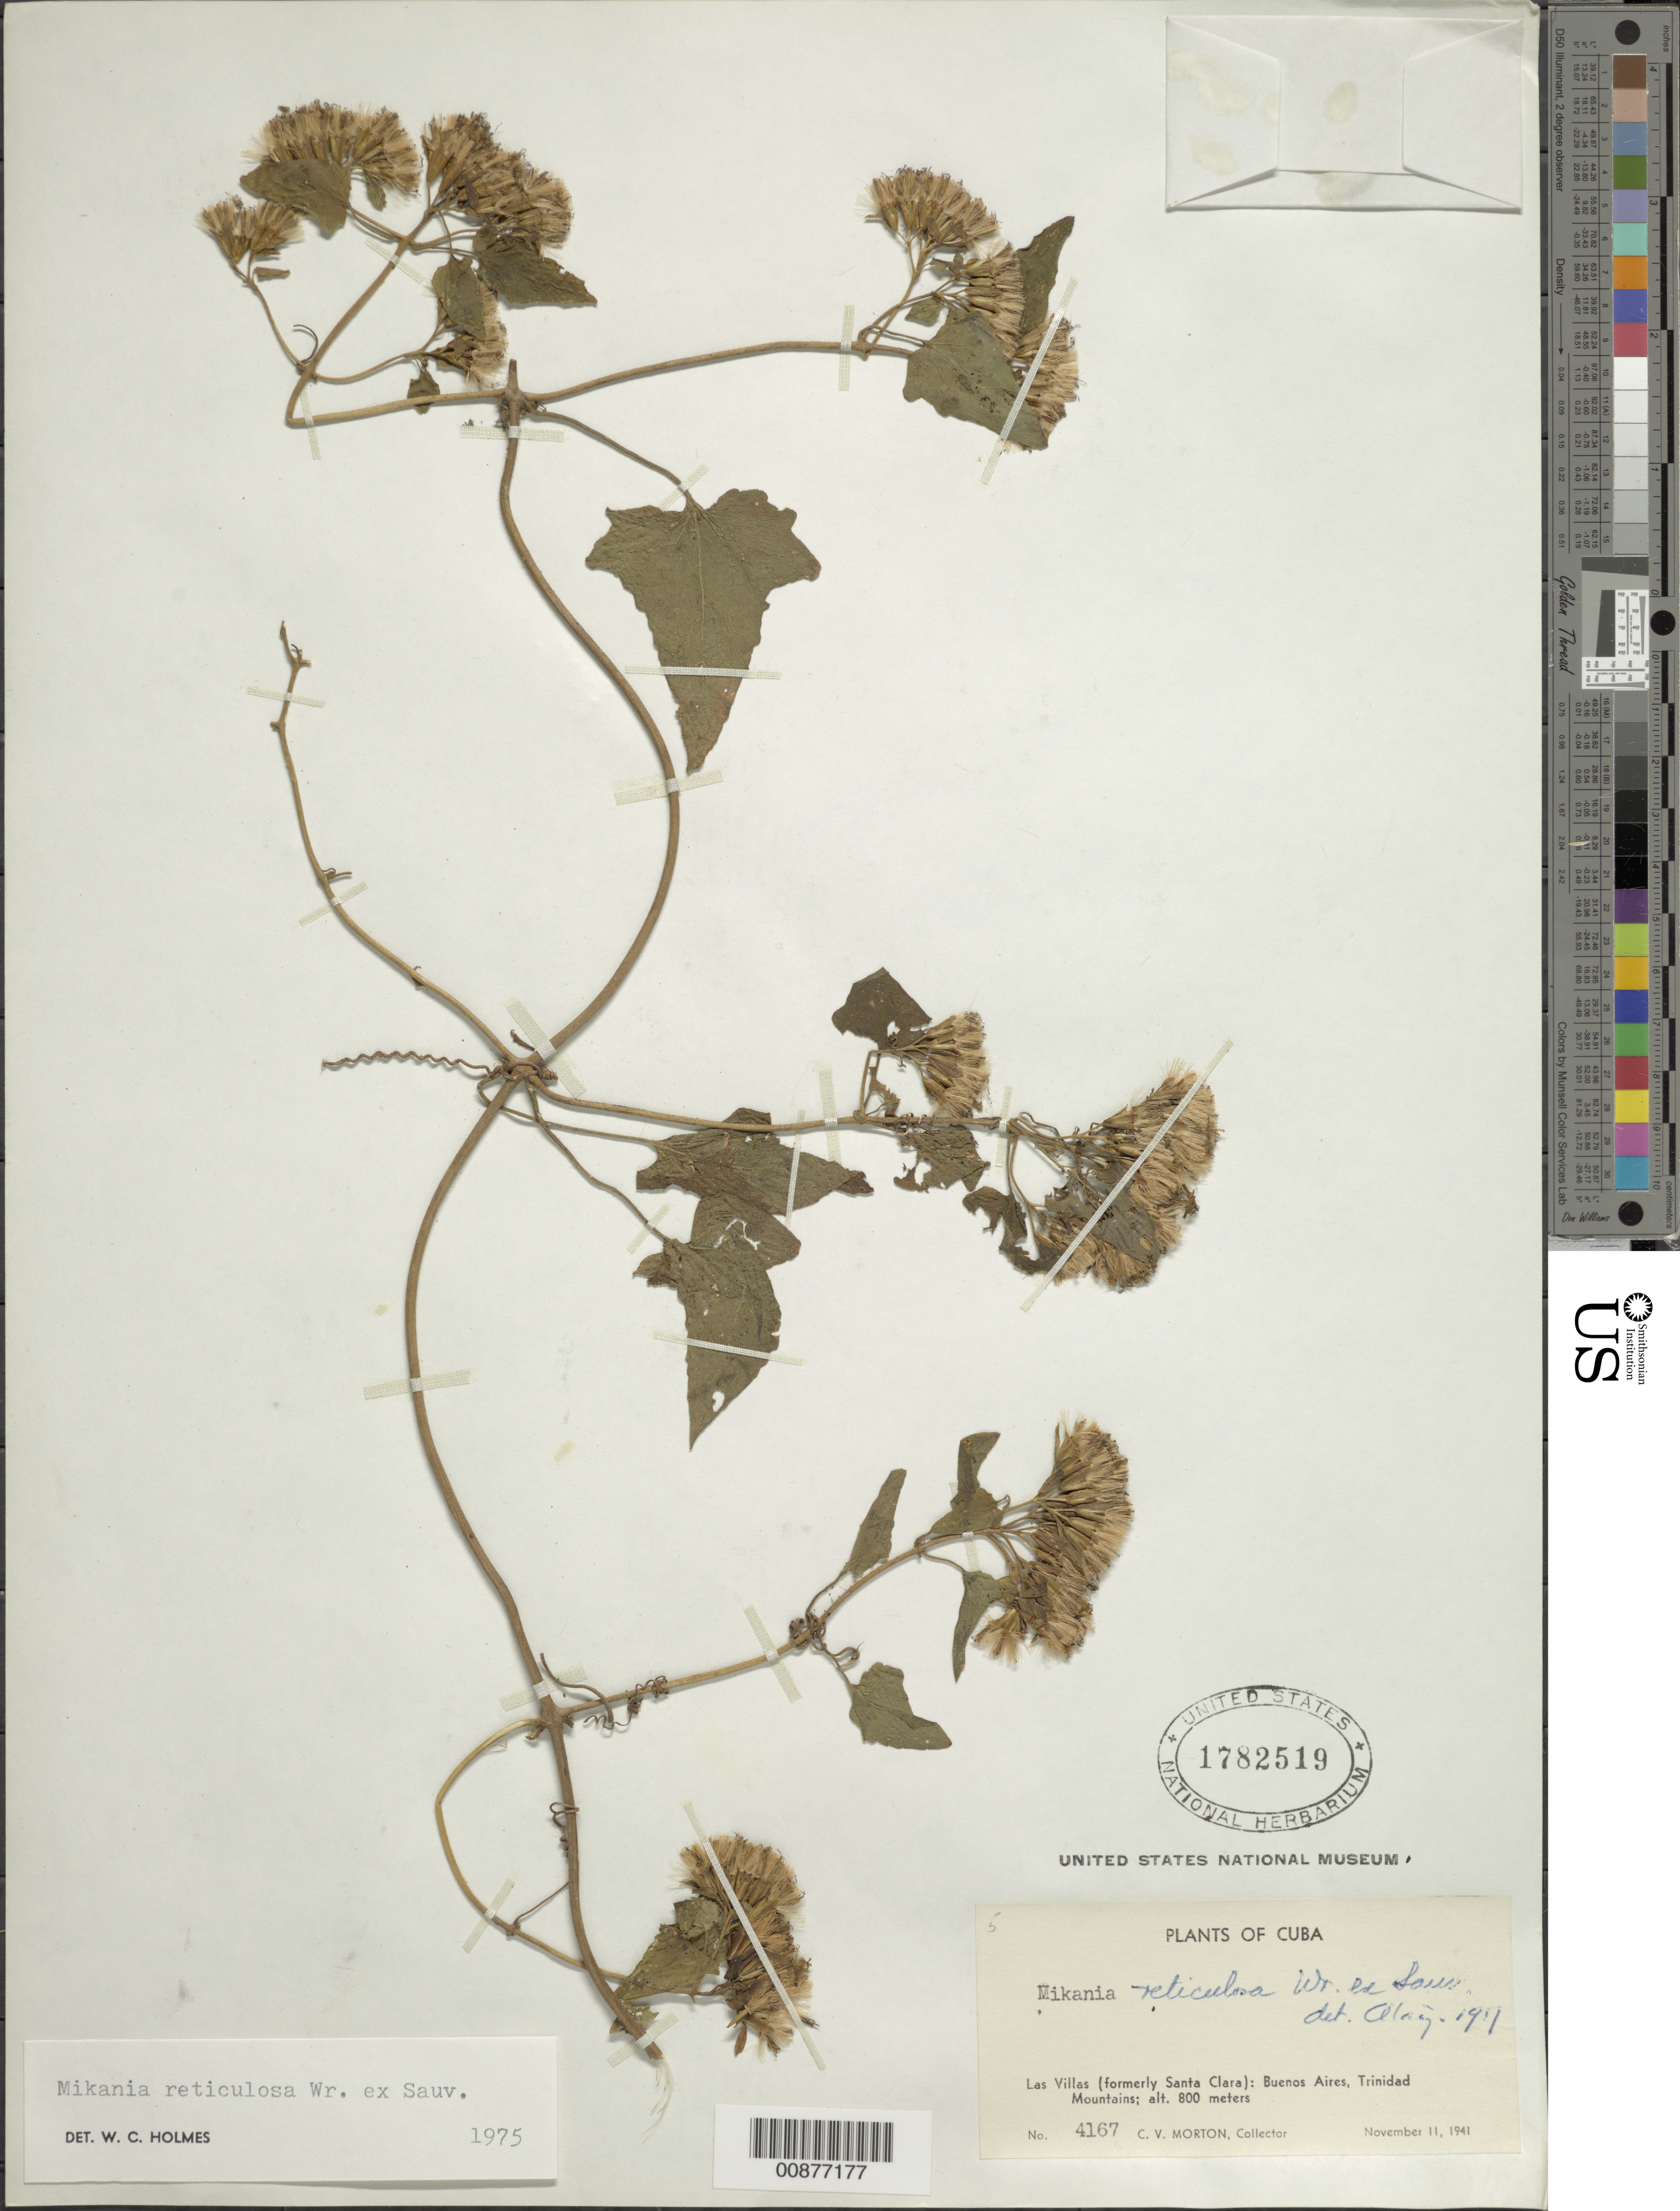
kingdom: Plantae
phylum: Tracheophyta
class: Magnoliopsida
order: Asterales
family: Asteraceae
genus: Mikania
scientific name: Mikania reticulosa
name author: C. Wright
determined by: Liogier, Alain H.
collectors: C. V. Morton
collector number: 4167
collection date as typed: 11 Nov 1941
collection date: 1941-11-11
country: Cuba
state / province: Las Villas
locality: Buenos Aires, Trinidad Mountains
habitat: Montane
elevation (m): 800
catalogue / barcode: US 1782519